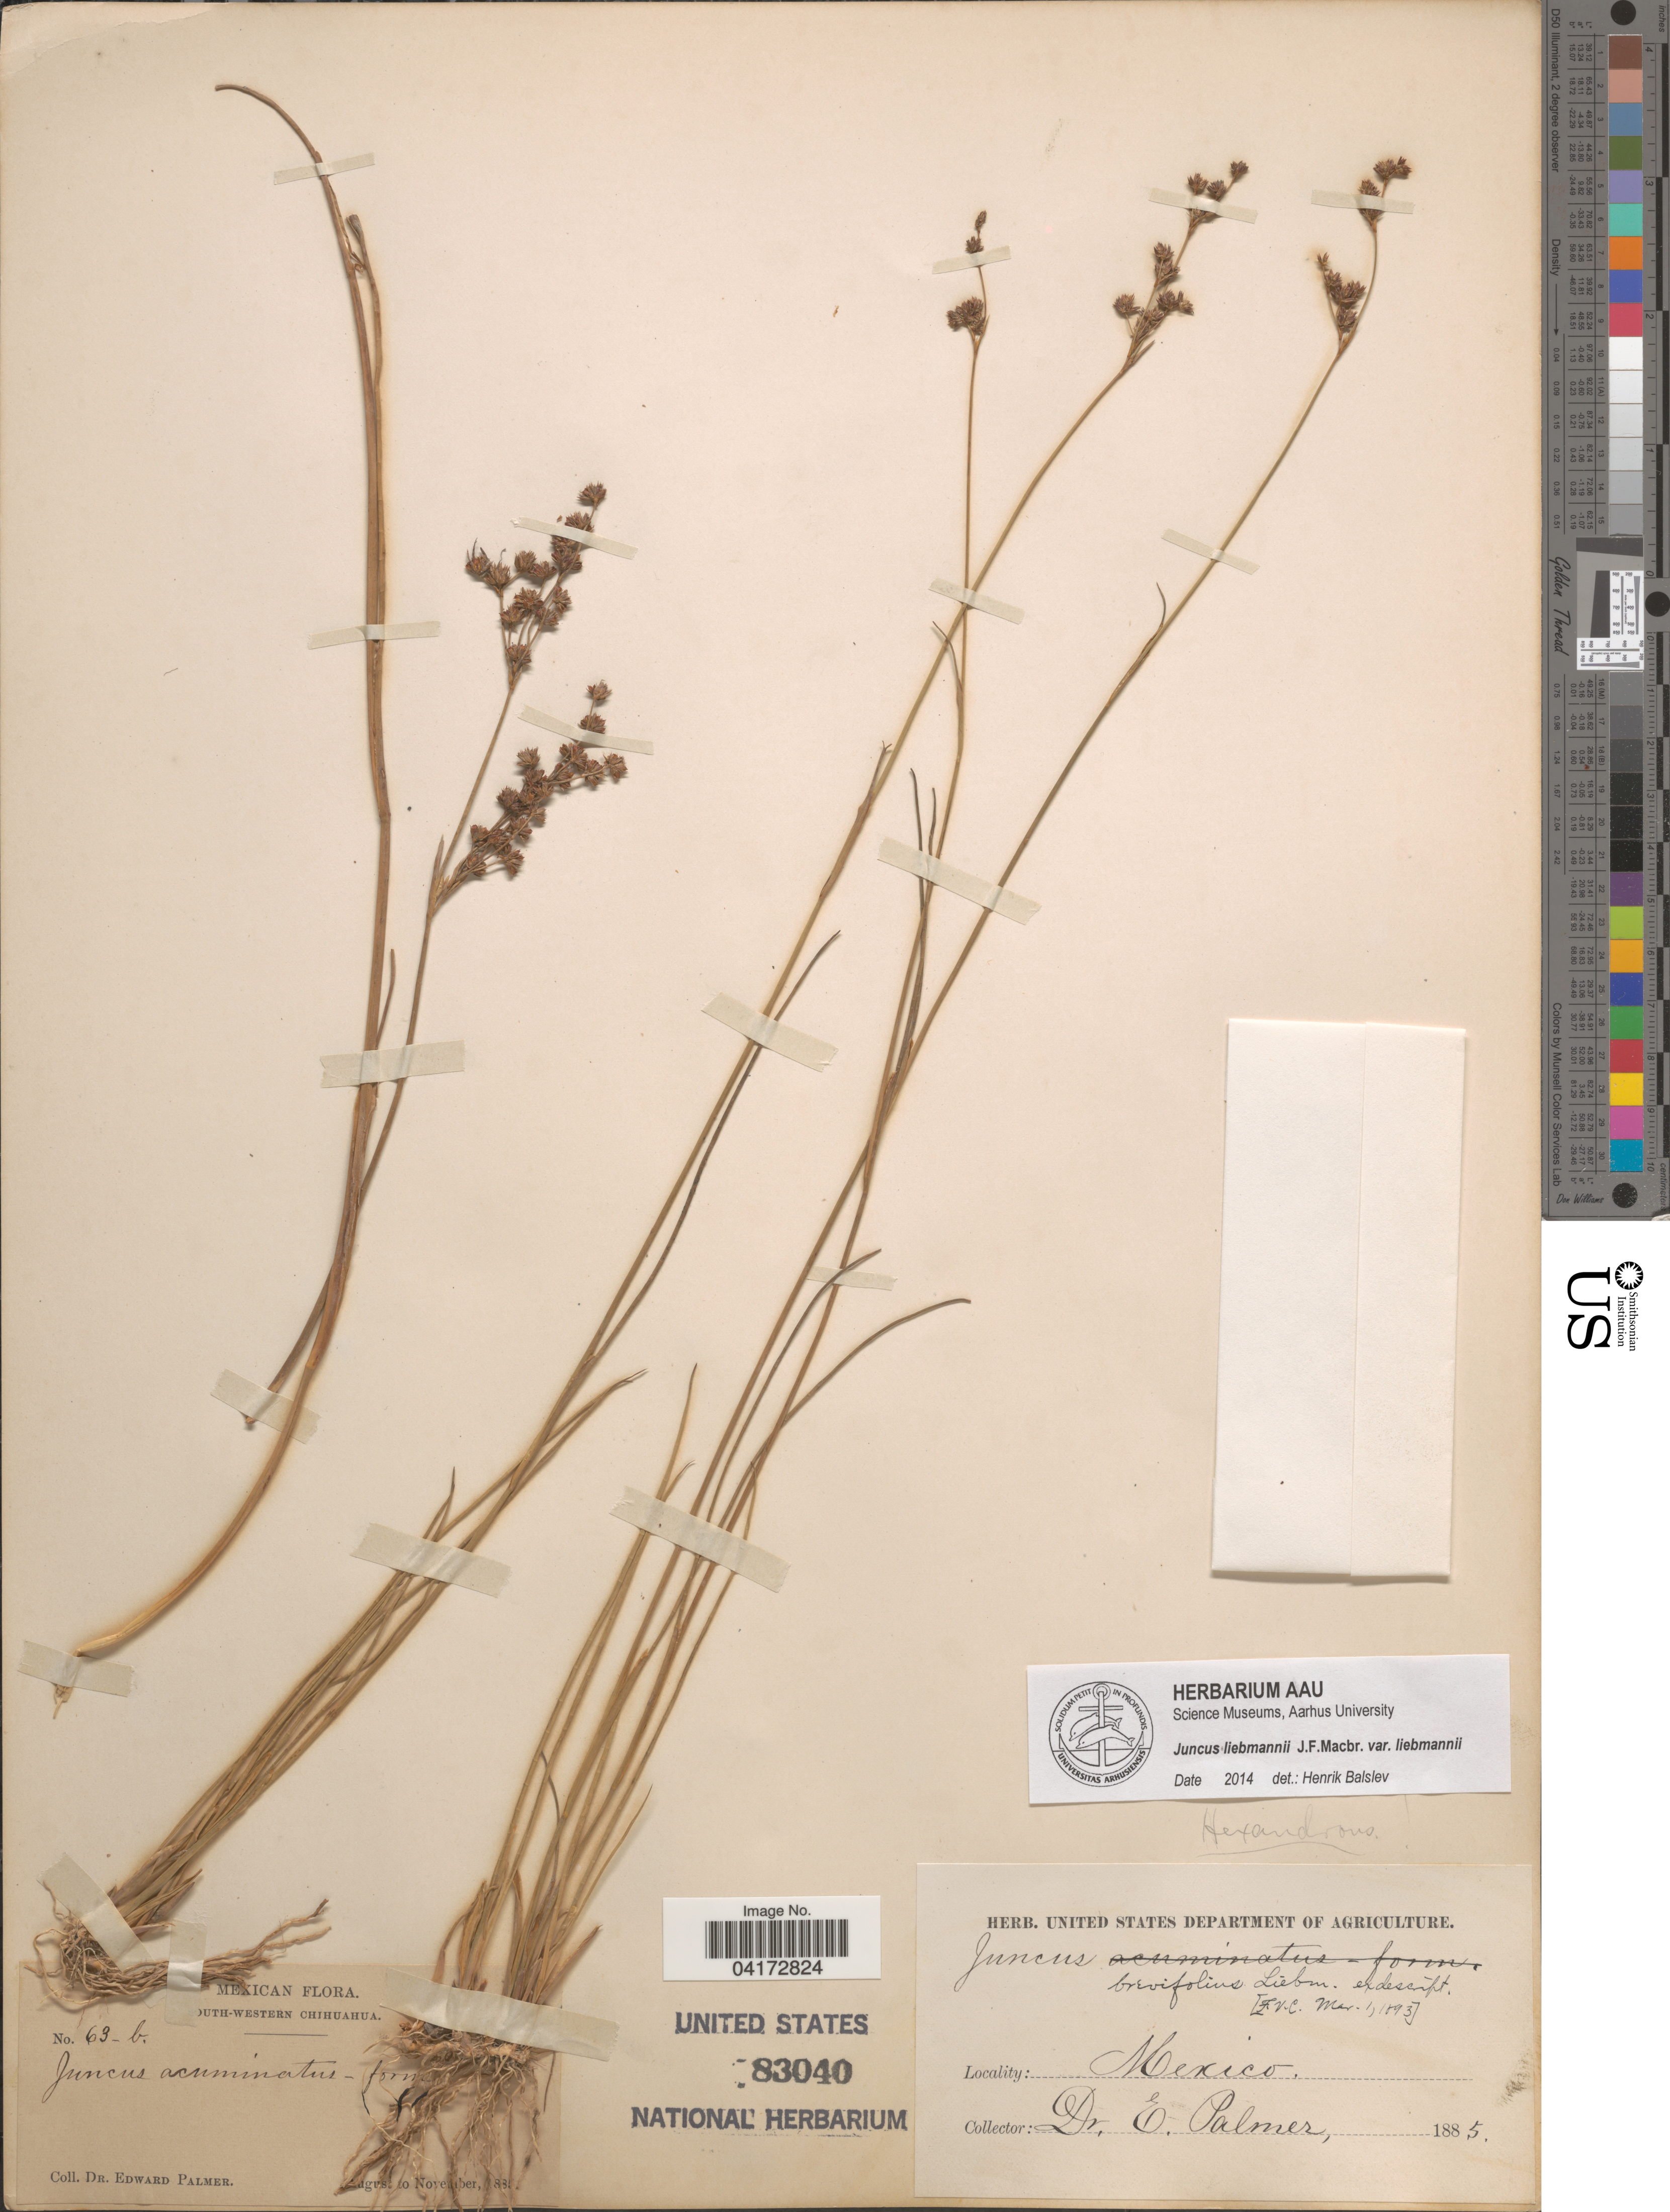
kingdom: Plantae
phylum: Tracheophyta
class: Liliopsida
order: Poales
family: Juncaceae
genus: Juncus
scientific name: Juncus liebmannii var. liebmannii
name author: J.F. Macbr.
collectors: E. Palmer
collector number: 63 b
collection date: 1885-08/1885-11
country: Mexico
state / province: Chihuahua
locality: South-Western Chihuahua.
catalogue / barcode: US 83040